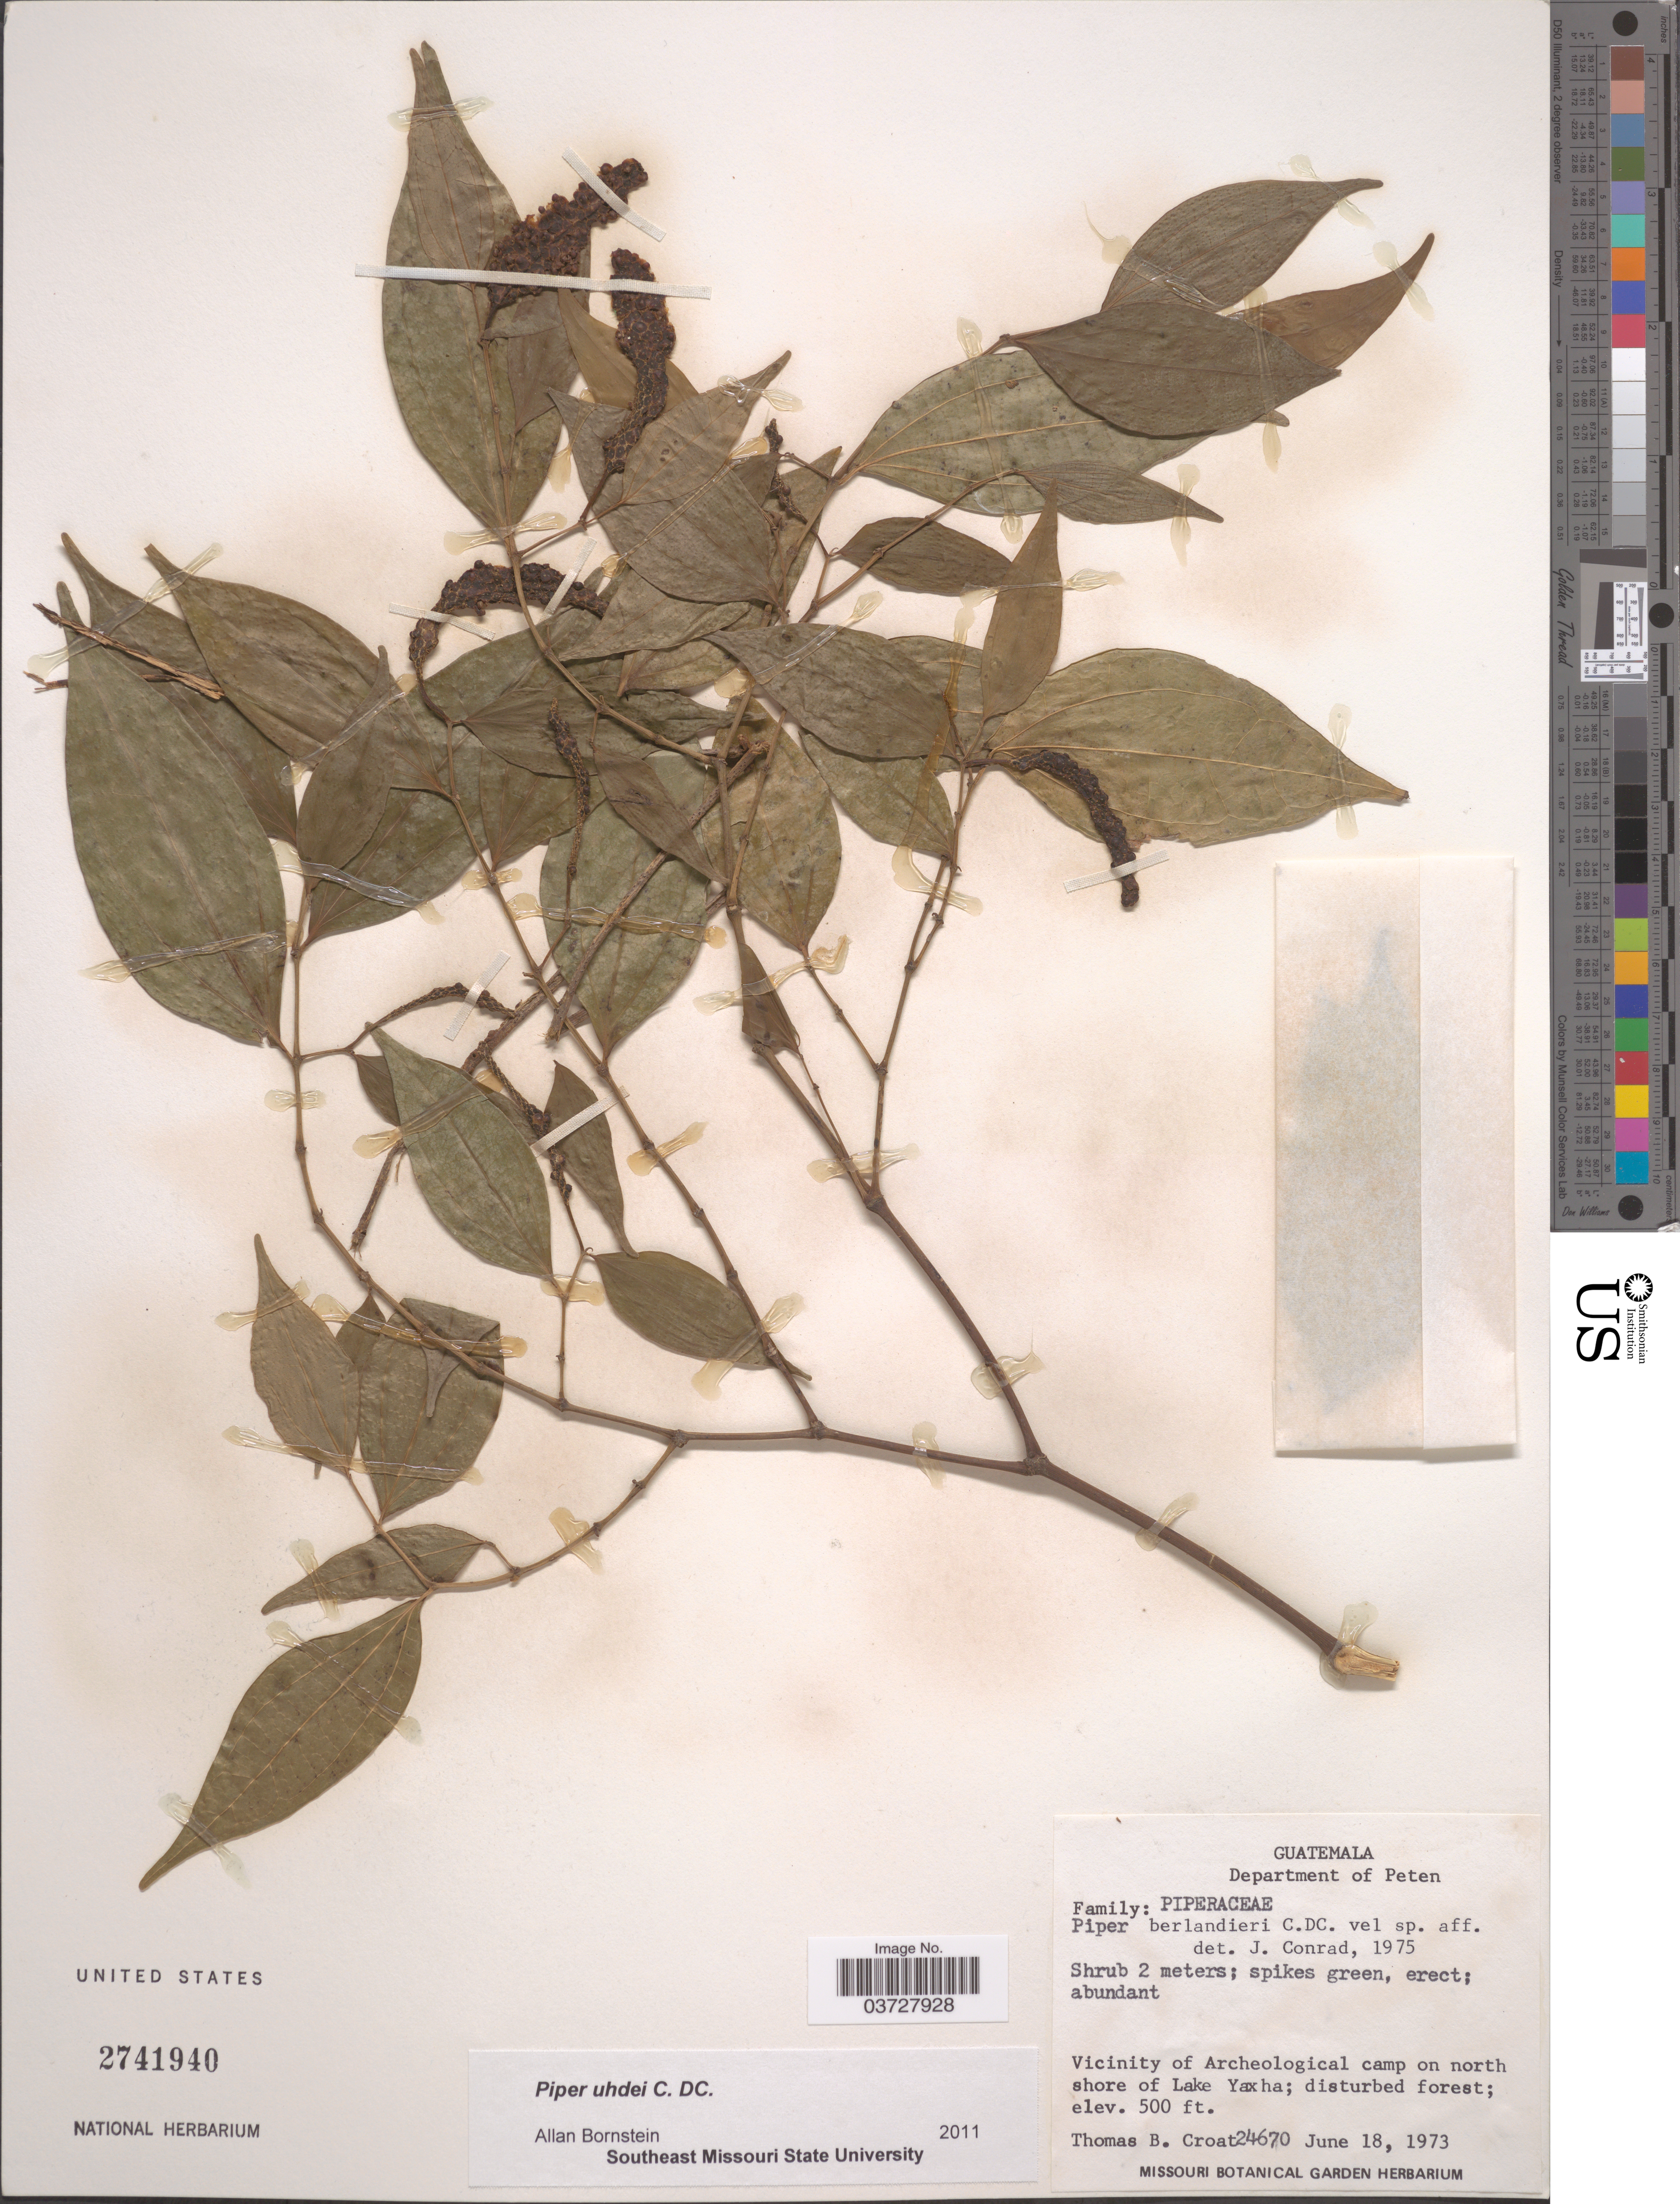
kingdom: Plantae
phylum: Tracheophyta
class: Magnoliopsida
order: Piperales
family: Piperaceae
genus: Piper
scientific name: Piper uhdei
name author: C. DC.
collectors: T. B. Croat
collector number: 24670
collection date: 1973-06-18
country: Guatemala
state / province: El Peten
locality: Department of Peten. Vicinity of Archeological camp on north shore of Lake Yaxha.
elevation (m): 152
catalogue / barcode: US 2741940